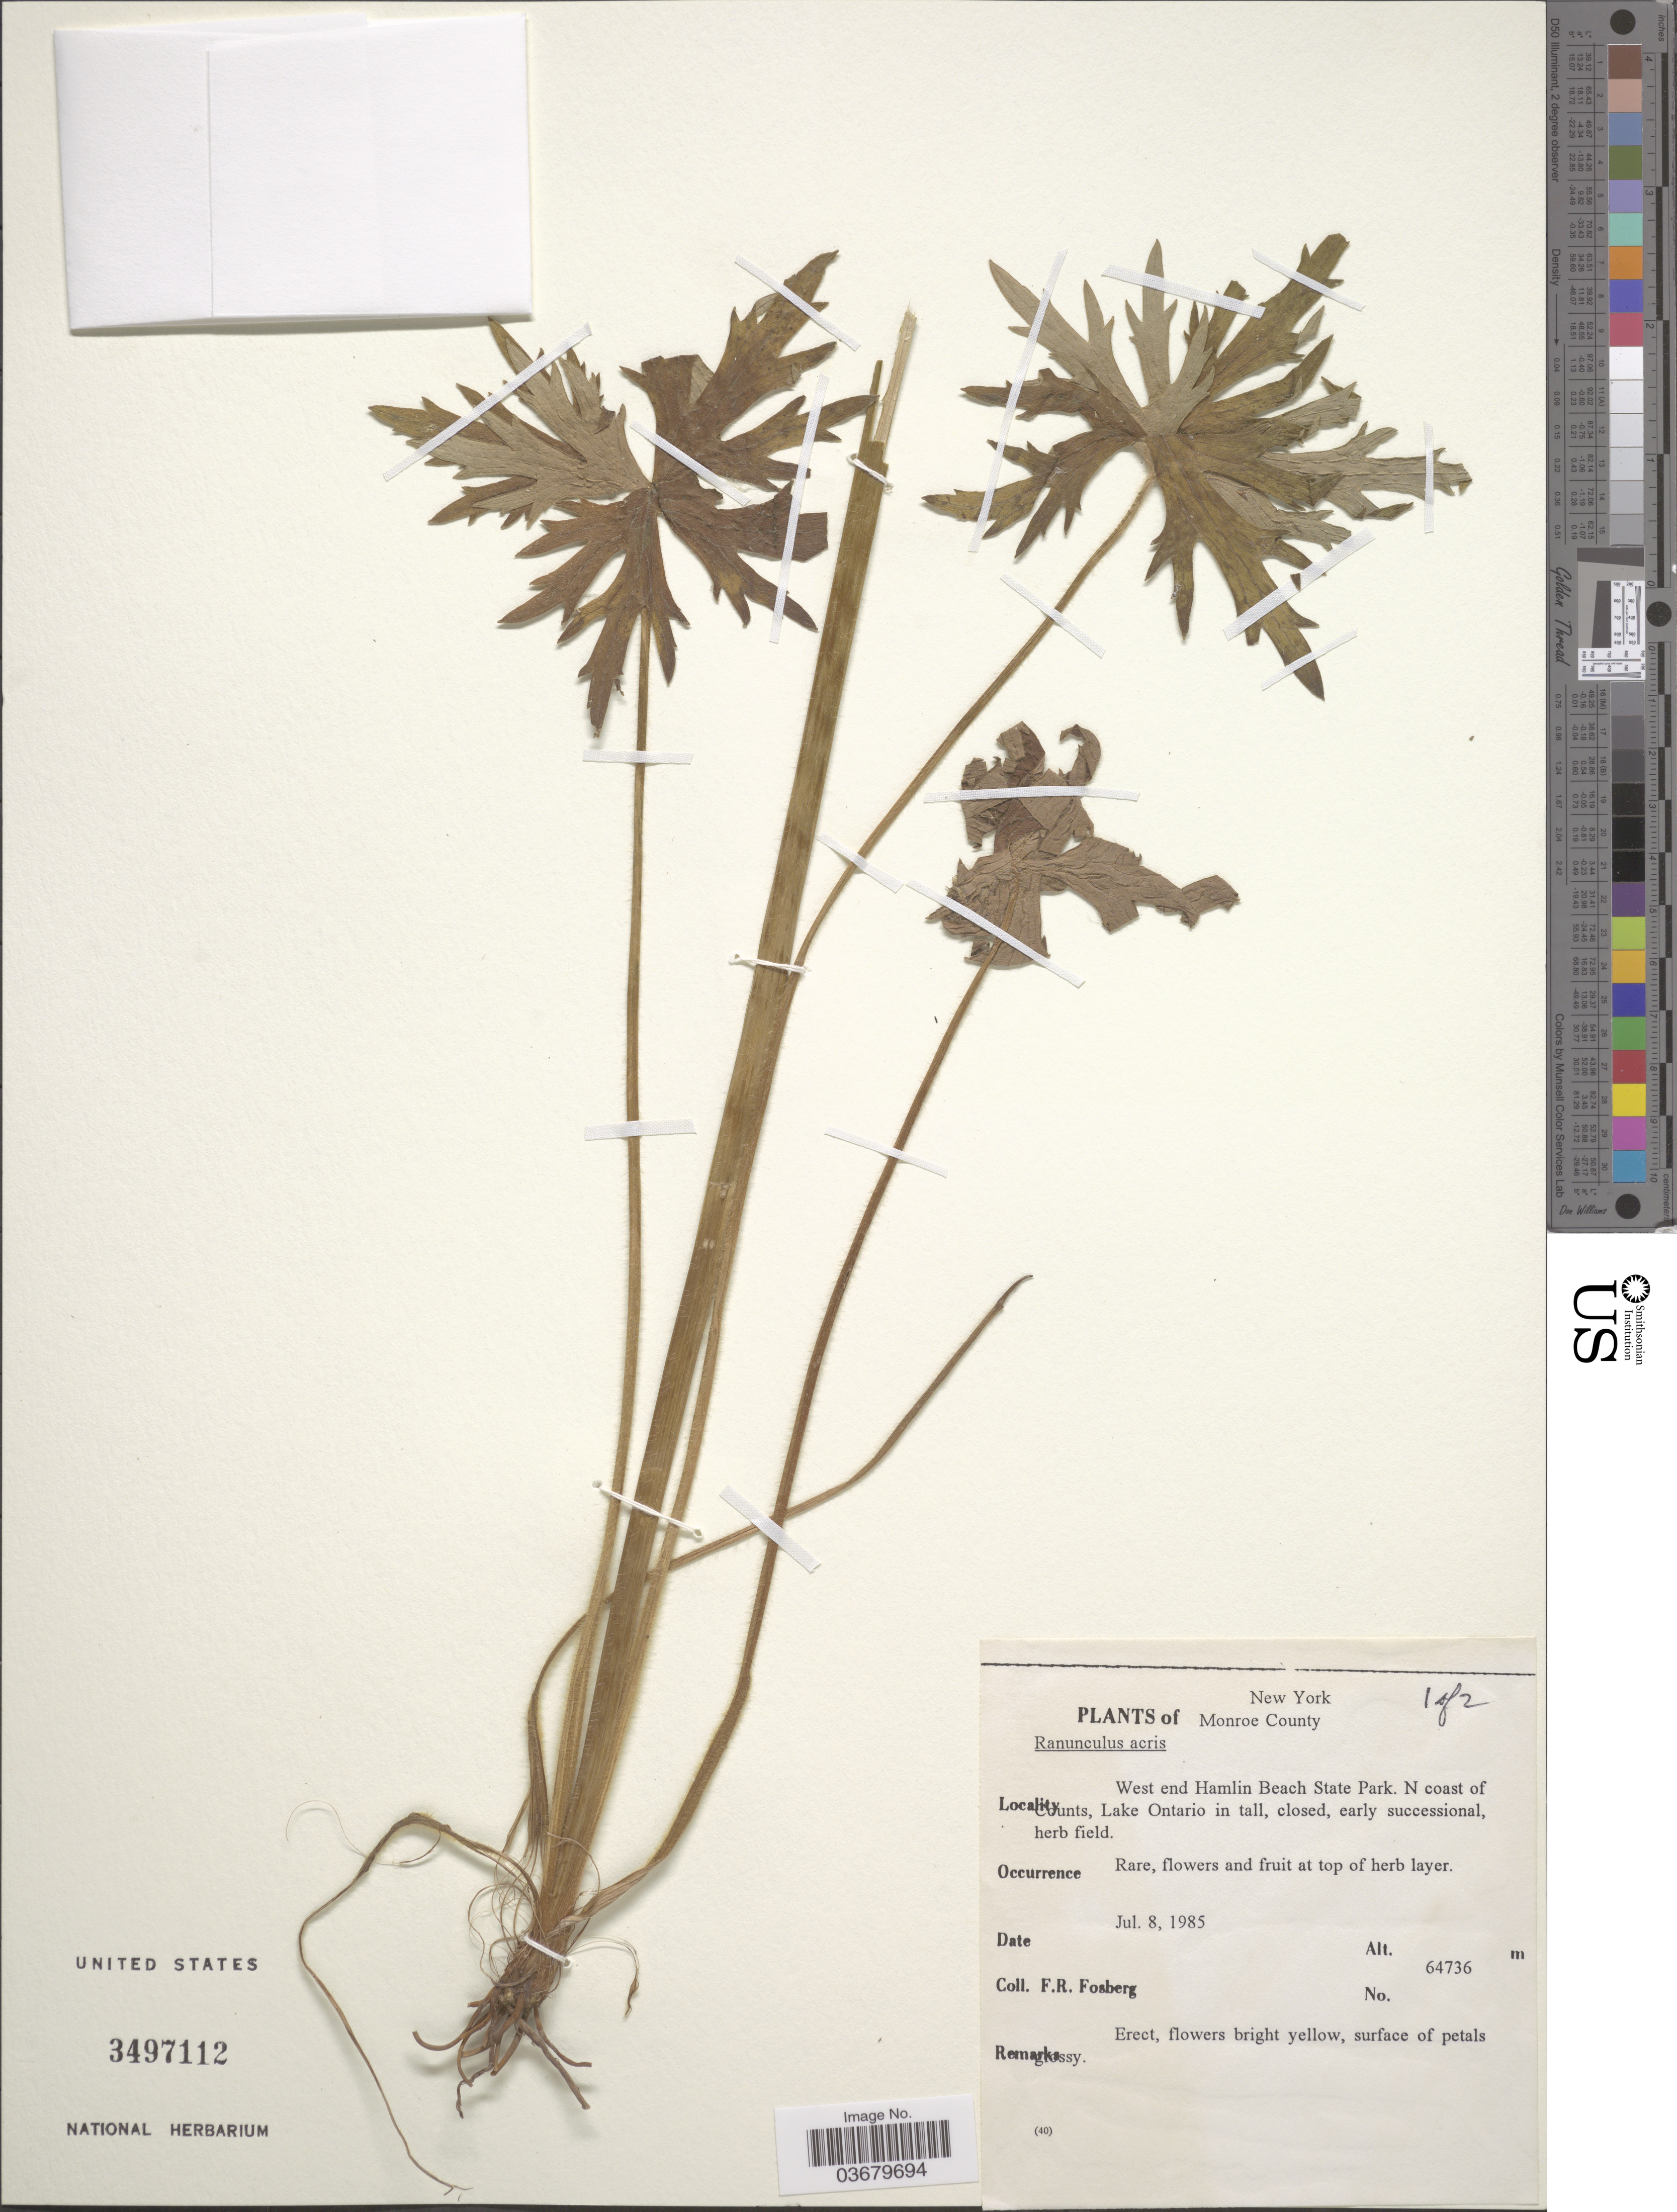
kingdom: Plantae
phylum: Tracheophyta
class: Magnoliopsida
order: Ranunculales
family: Ranunculaceae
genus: Ranunculus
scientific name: Ranunculus acris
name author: L.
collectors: F. R. Fosberg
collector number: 64736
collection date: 1985-07-08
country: United States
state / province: New York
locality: Monroe County. West end Hamlin Beach State Park. N coast of Counts, Lake Ontario.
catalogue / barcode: US 3497112